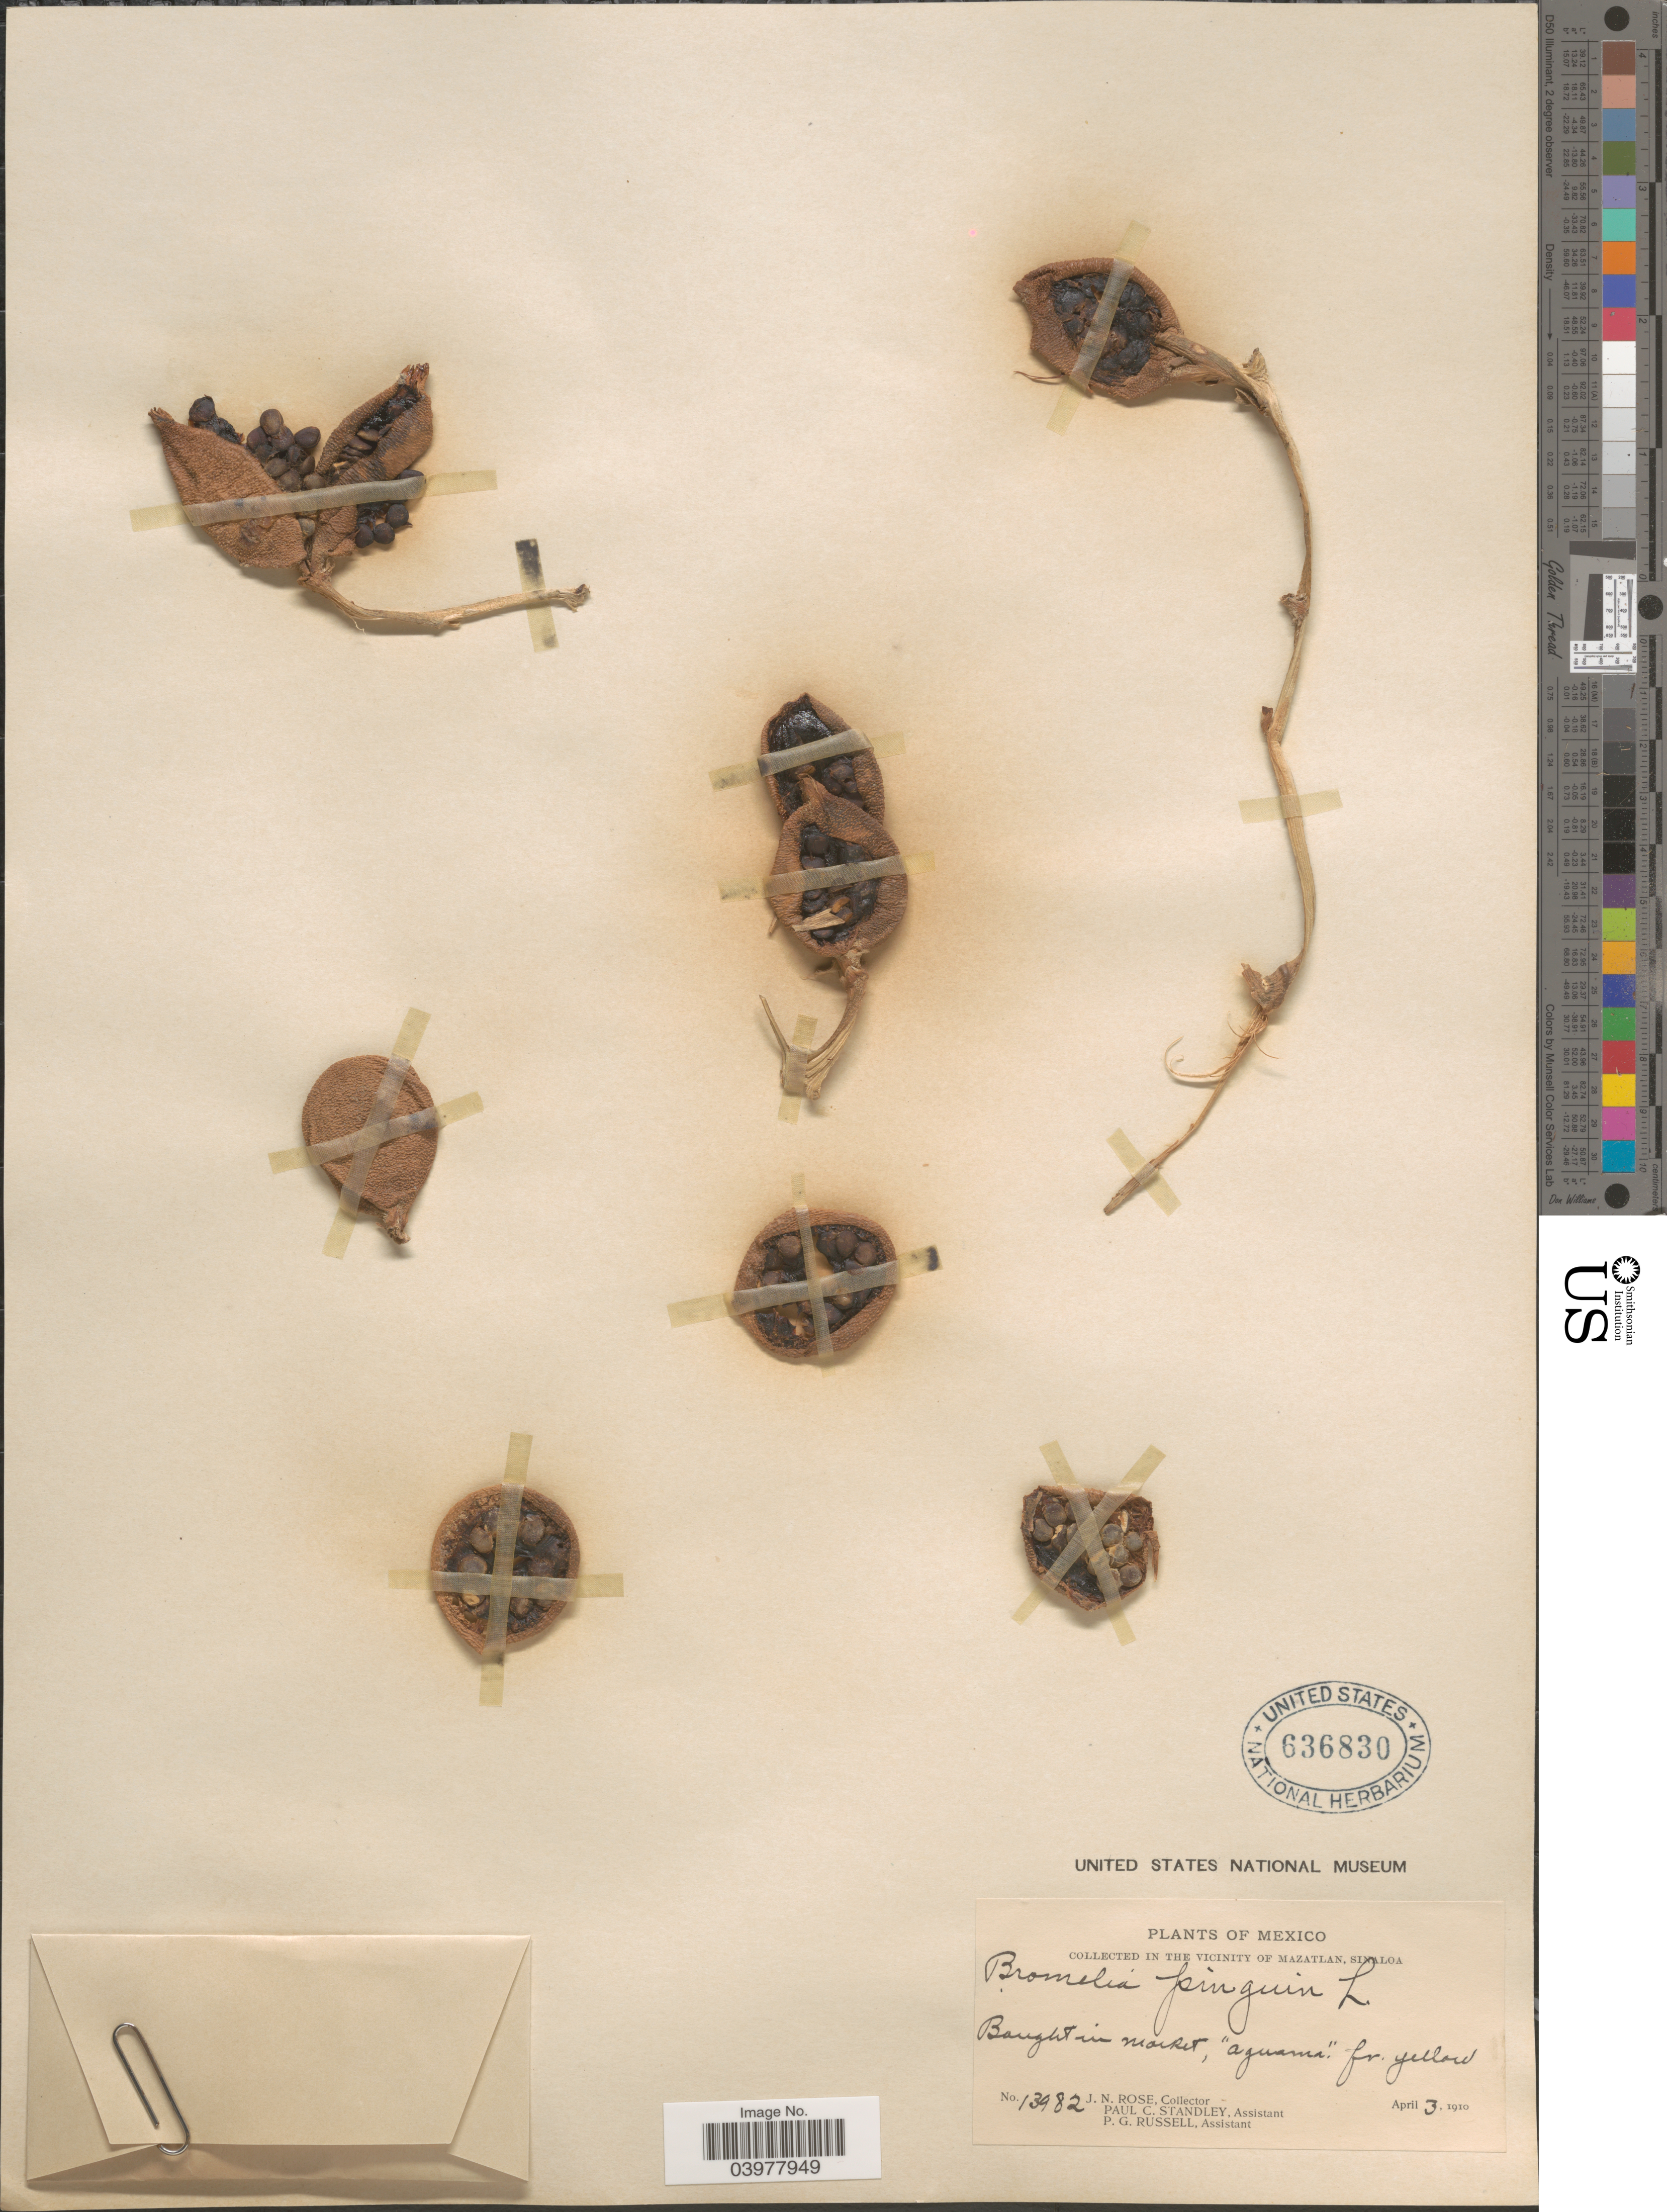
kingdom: Plantae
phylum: Tracheophyta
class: Liliopsida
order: Poales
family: Bromeliaceae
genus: Bromelia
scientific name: Bromelia pinguin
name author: L.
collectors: J. N. Rose, P. C. Standley & P. G. Russell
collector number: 13982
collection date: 1910-04-03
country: Mexico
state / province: Sinaloa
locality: In the Vicinity of Mazatlan.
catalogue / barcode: US 636830